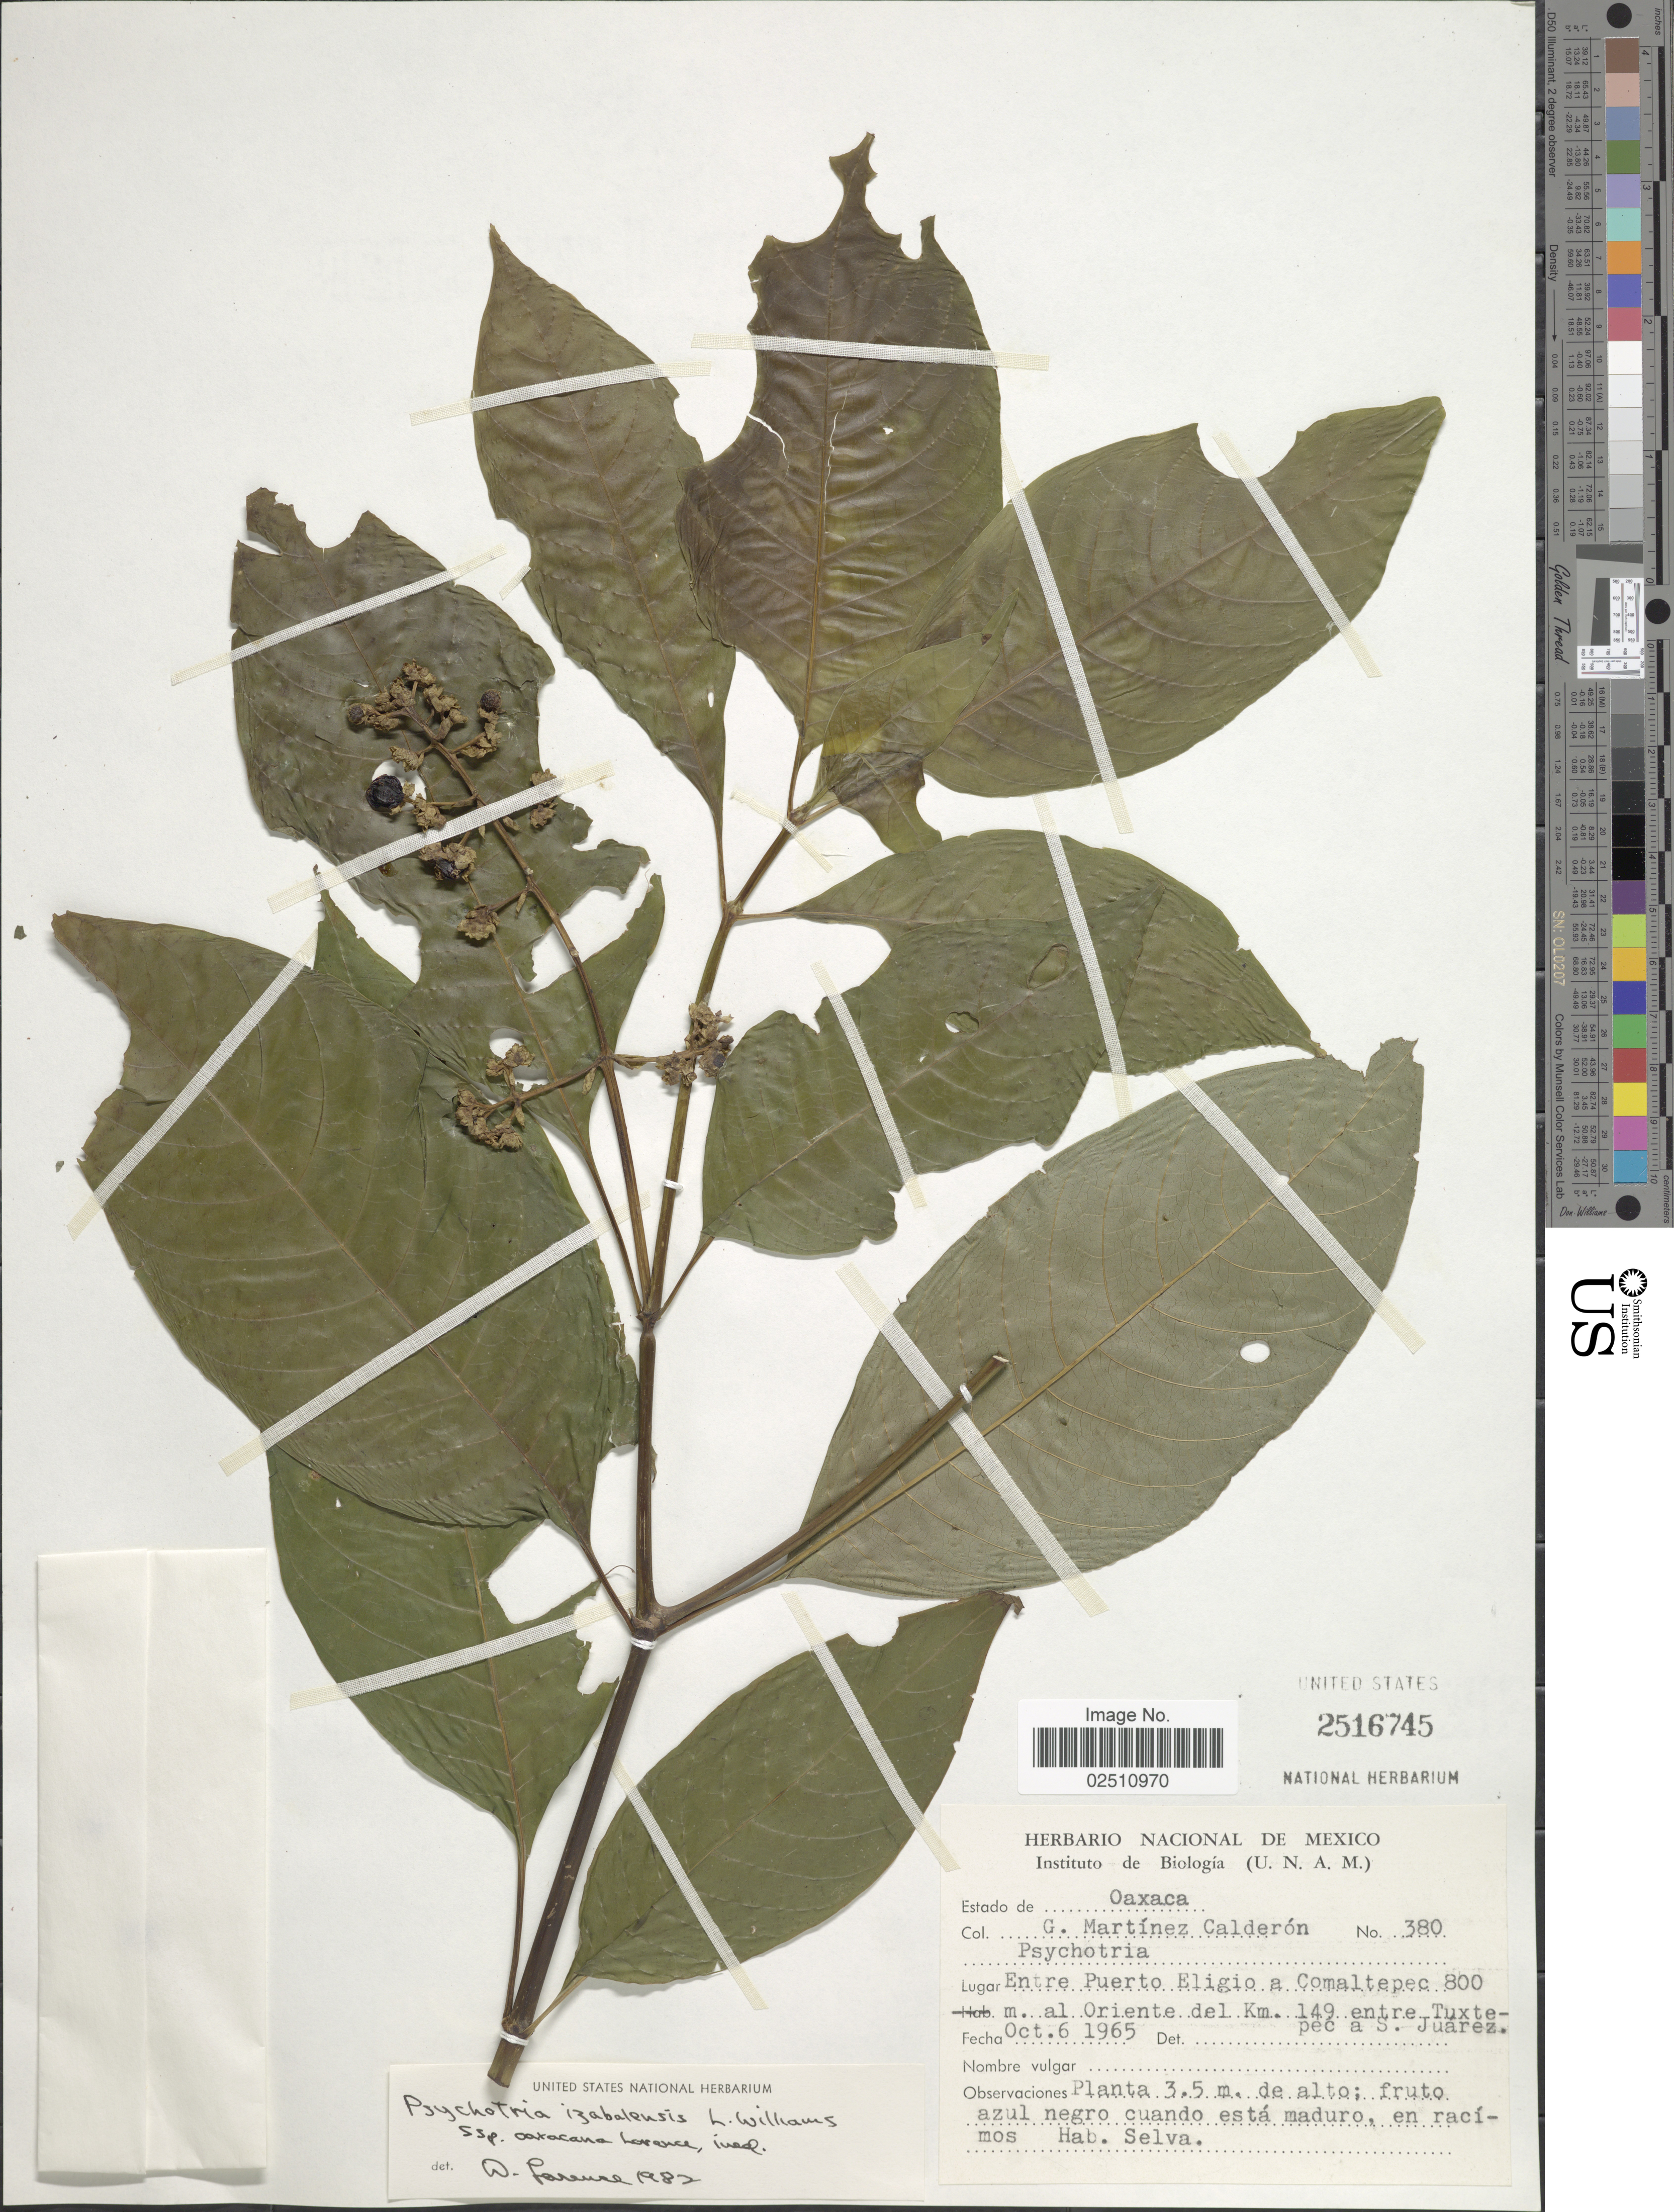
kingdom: Plantae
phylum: Tracheophyta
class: Magnoliopsida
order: Gentianales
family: Rubiaceae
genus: Psychotria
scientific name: Psychotria izabalensis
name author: L.O. Williams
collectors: G. Martínez Calderón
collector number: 380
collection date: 1965-10-06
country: Mexico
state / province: Oaxaca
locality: Entre Puerto Eligio a Comaltepec, al Oriente del Km. 149 entre Tuxtepec a S. Juarez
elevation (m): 800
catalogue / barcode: US 2516745